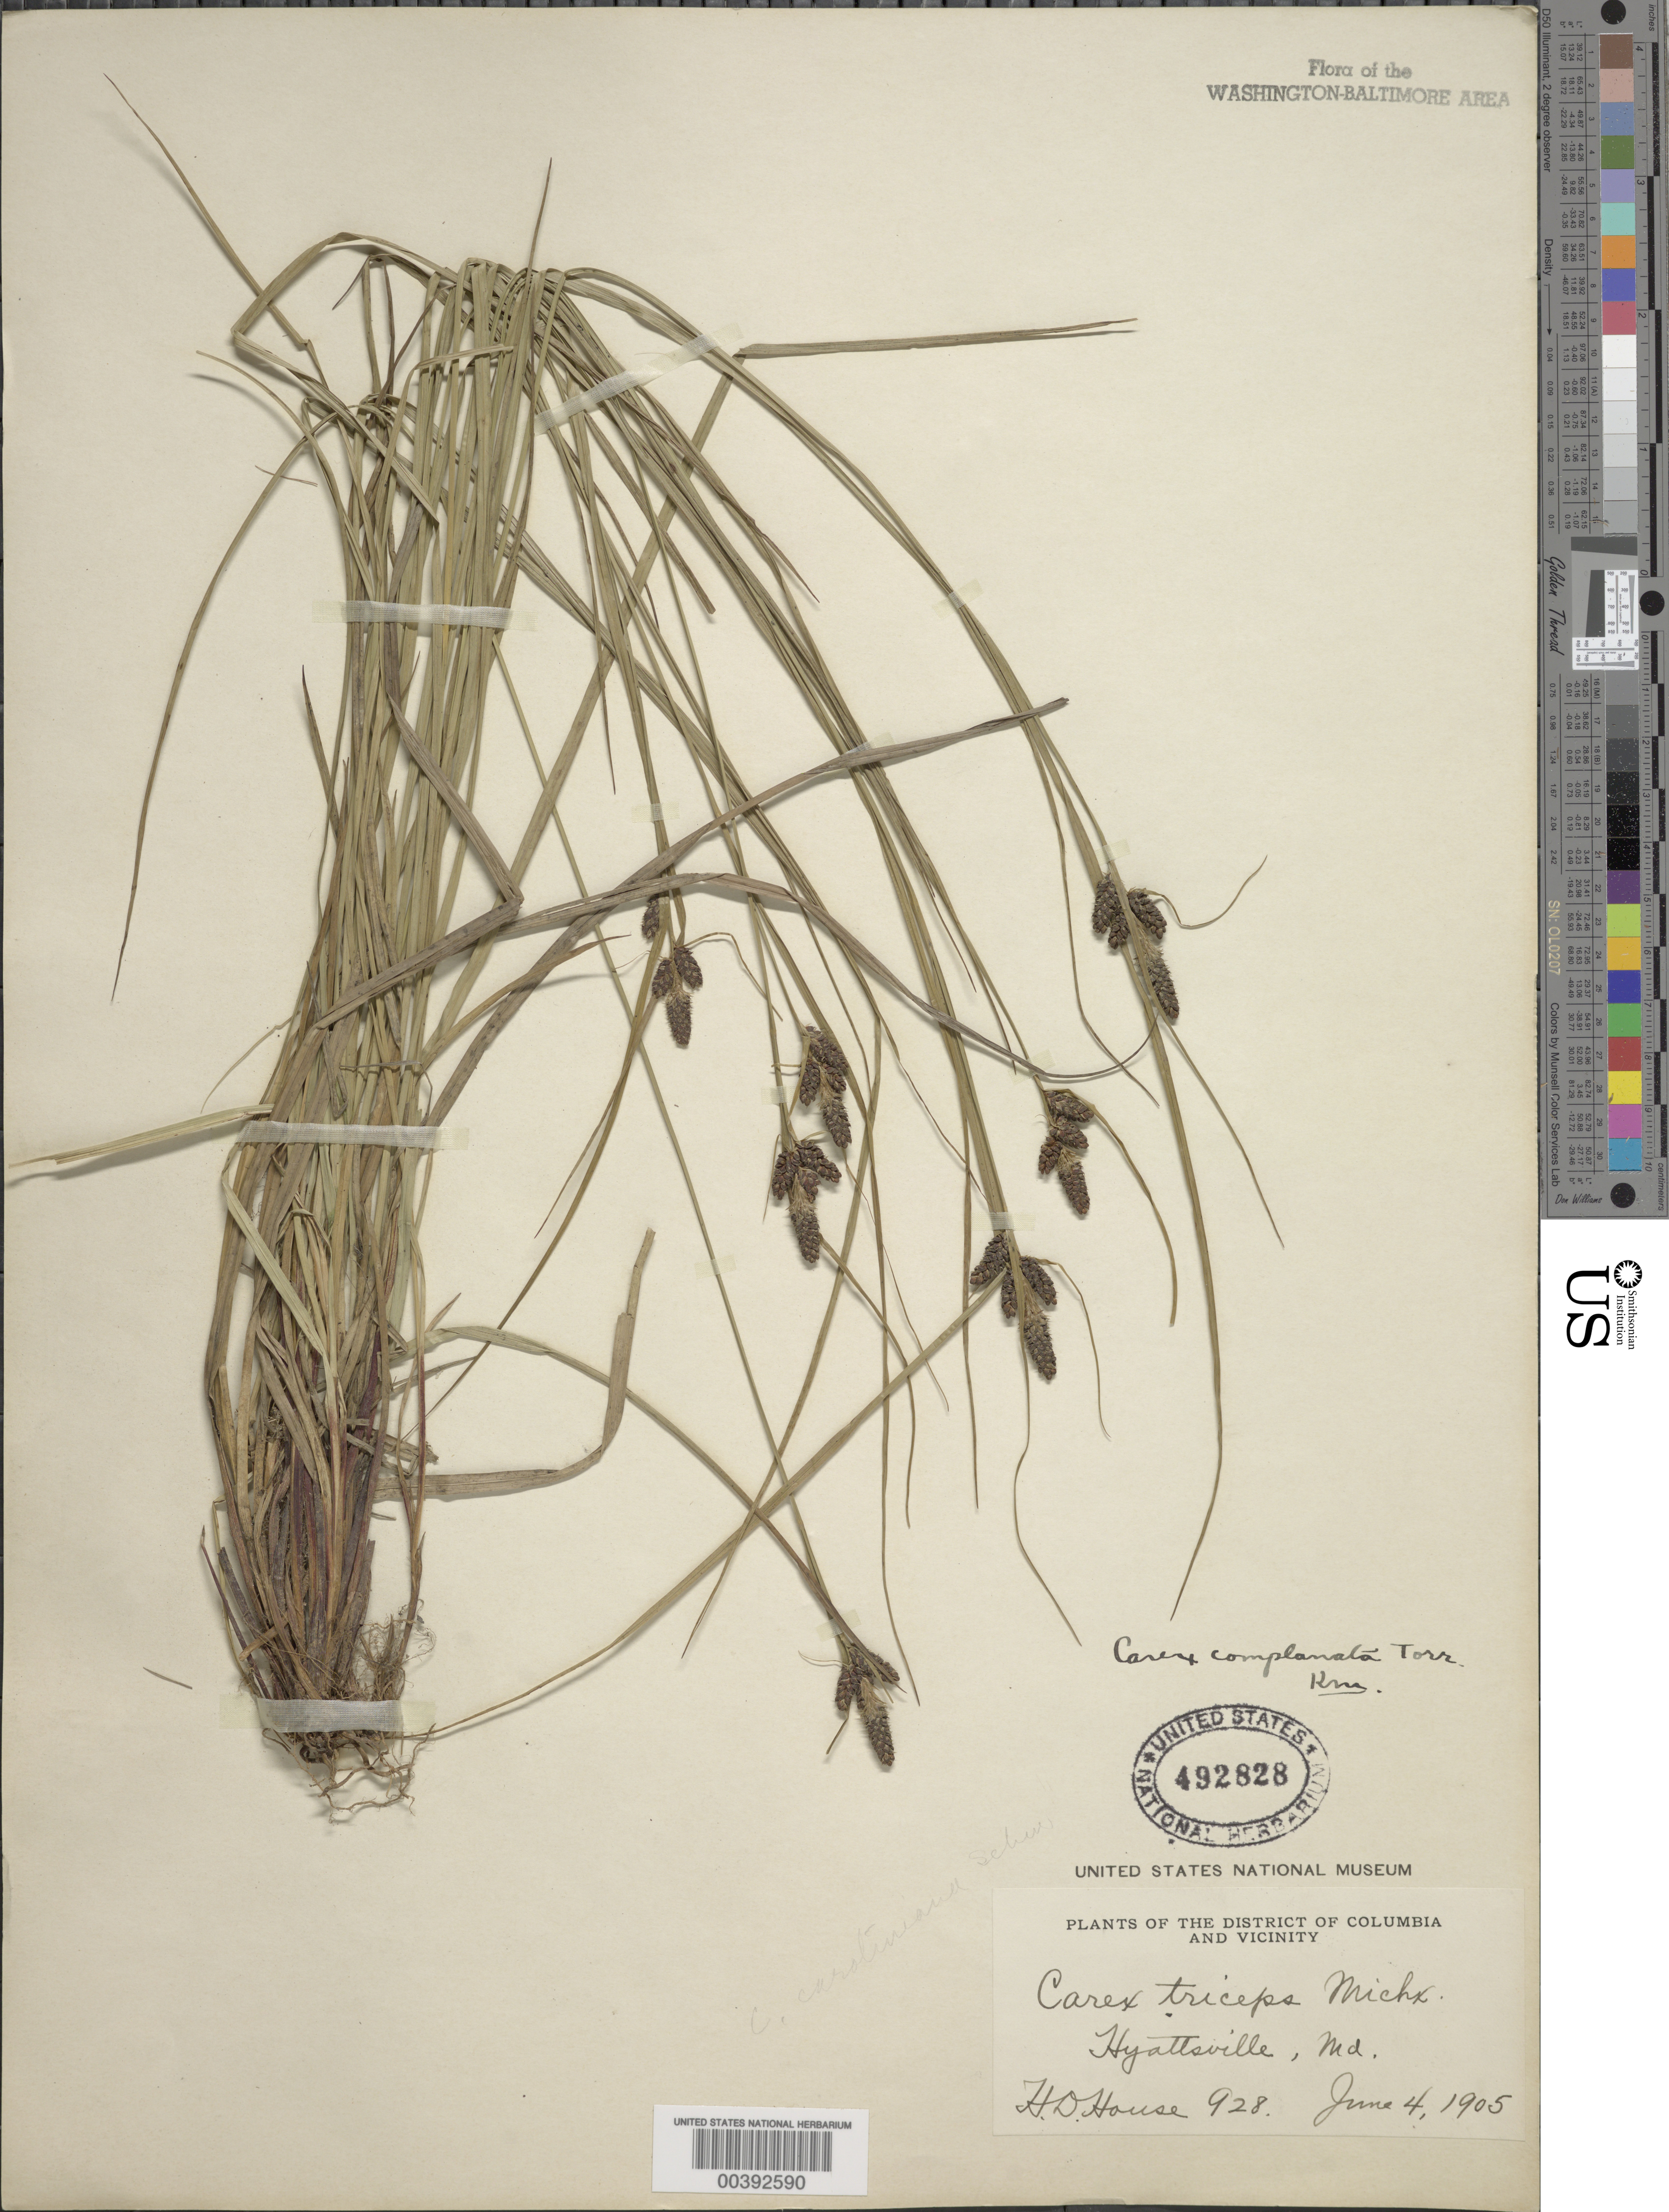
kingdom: Plantae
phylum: Tracheophyta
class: Liliopsida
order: Poales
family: Cyperaceae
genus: Carex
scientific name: Carex complanata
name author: Torr. & Hook.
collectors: H. D. House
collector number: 928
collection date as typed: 04 Jun 1905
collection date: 1905-06-04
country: United States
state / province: Maryland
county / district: Prince George's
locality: Hyattsville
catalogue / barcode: US 492828